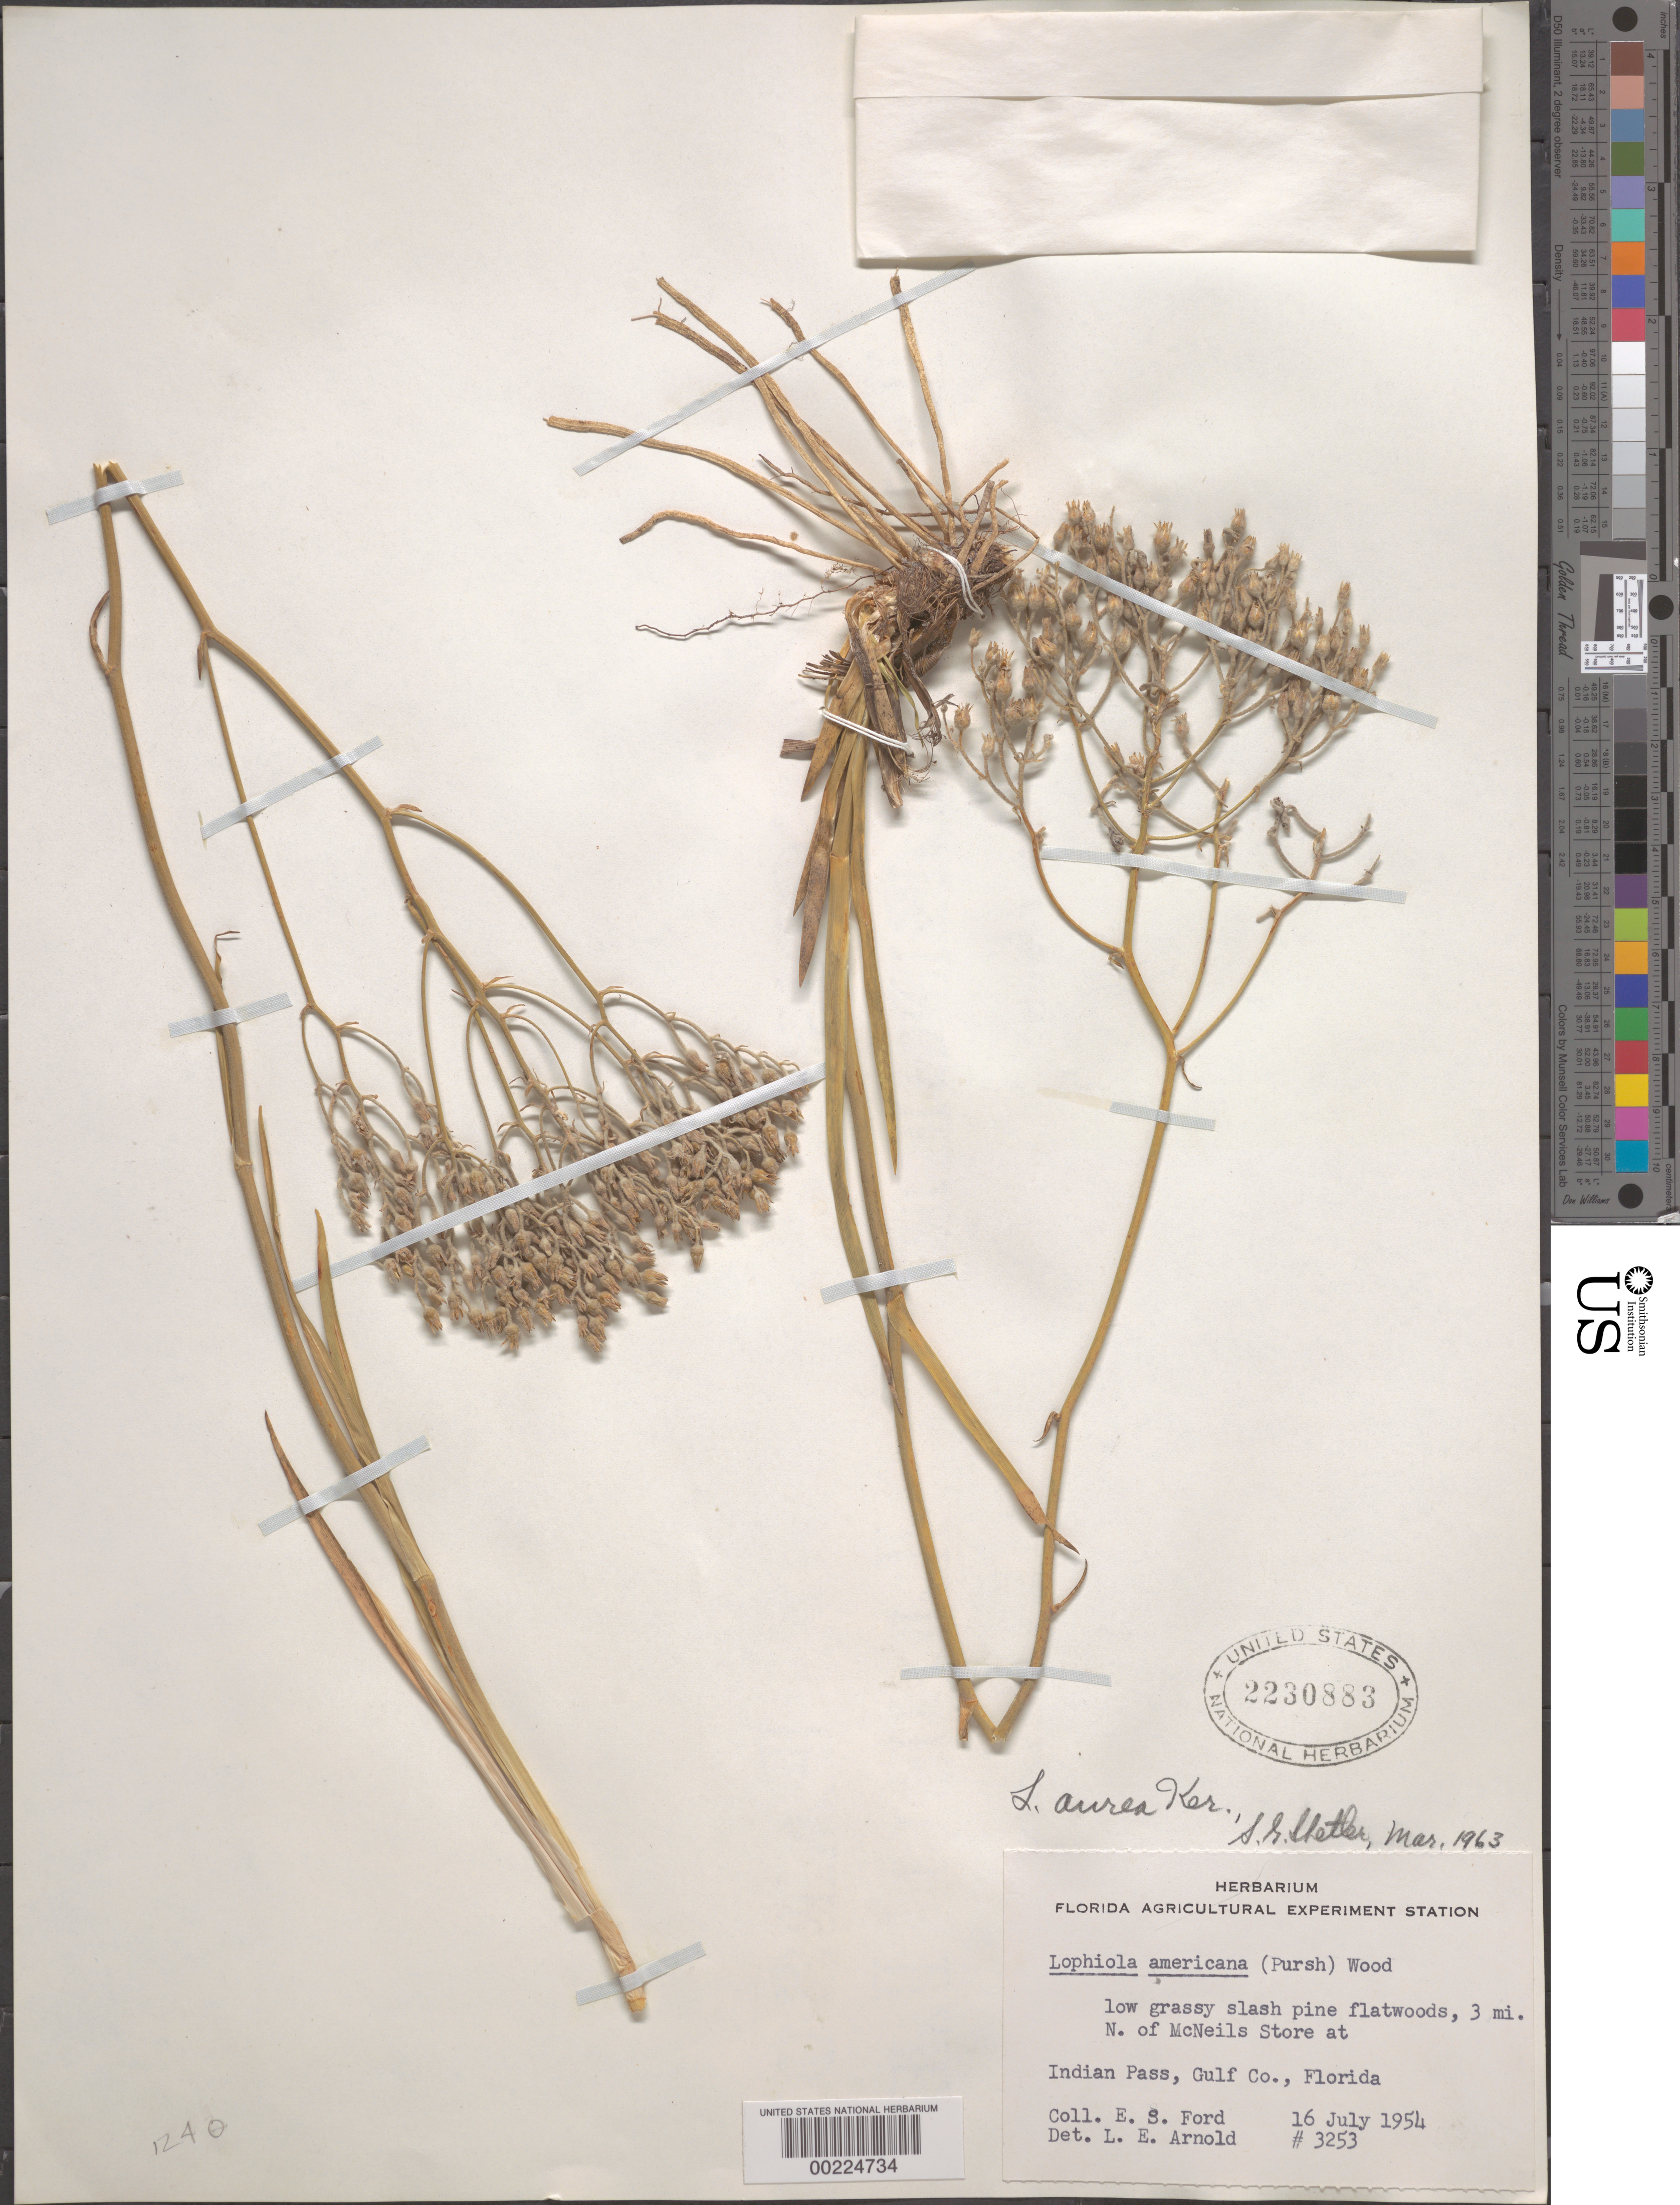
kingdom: Plantae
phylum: Tracheophyta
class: Liliopsida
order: Dioscoreales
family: Nartheciaceae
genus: Lophiola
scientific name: Lophiola aurea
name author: Ker Gawl.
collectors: E. Ford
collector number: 3253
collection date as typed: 16 Jul 1954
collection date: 1954-07-16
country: United States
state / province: Florida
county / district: Gulf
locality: Indian pass, 3 mi n of mcneils store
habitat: Low grassy slash pine flatwoods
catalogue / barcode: US 2230883